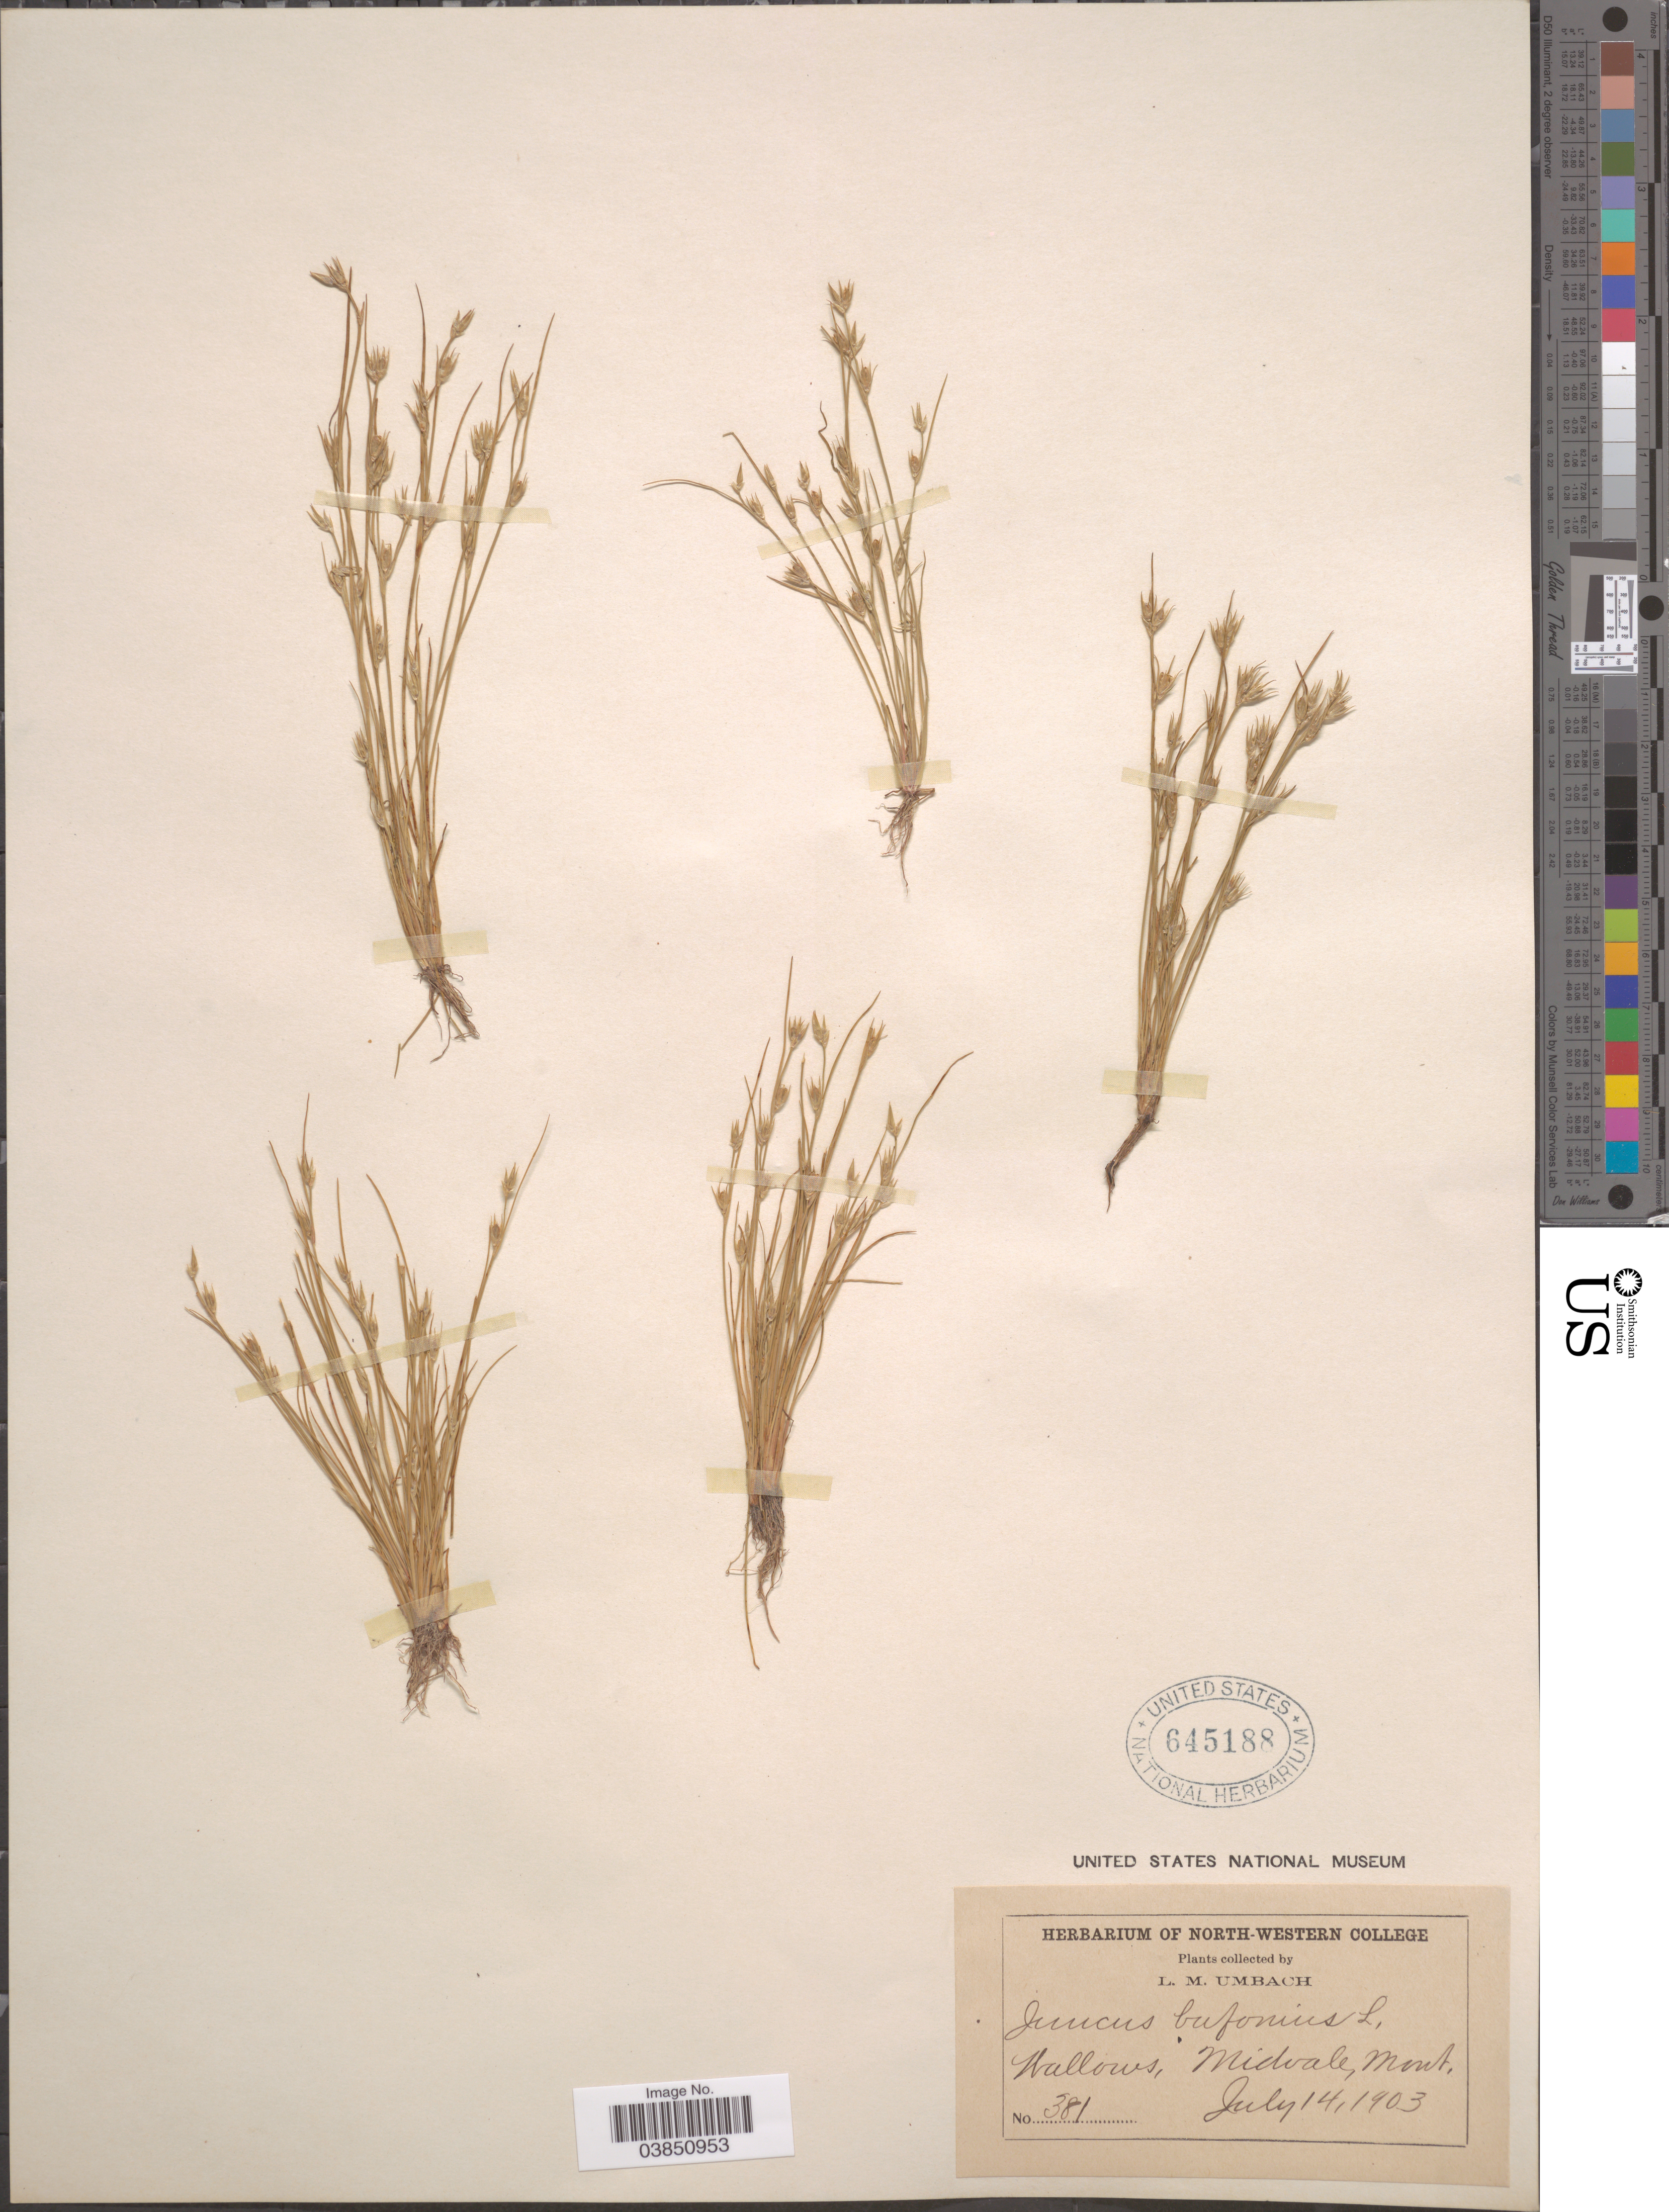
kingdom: Plantae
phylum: Tracheophyta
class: Liliopsida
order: Poales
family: Juncaceae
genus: Juncus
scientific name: Juncus bufonius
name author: L.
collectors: L. M. Umbach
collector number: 381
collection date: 1903-07-14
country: United States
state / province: Montana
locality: Wallows, Midvale.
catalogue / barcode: US 645188